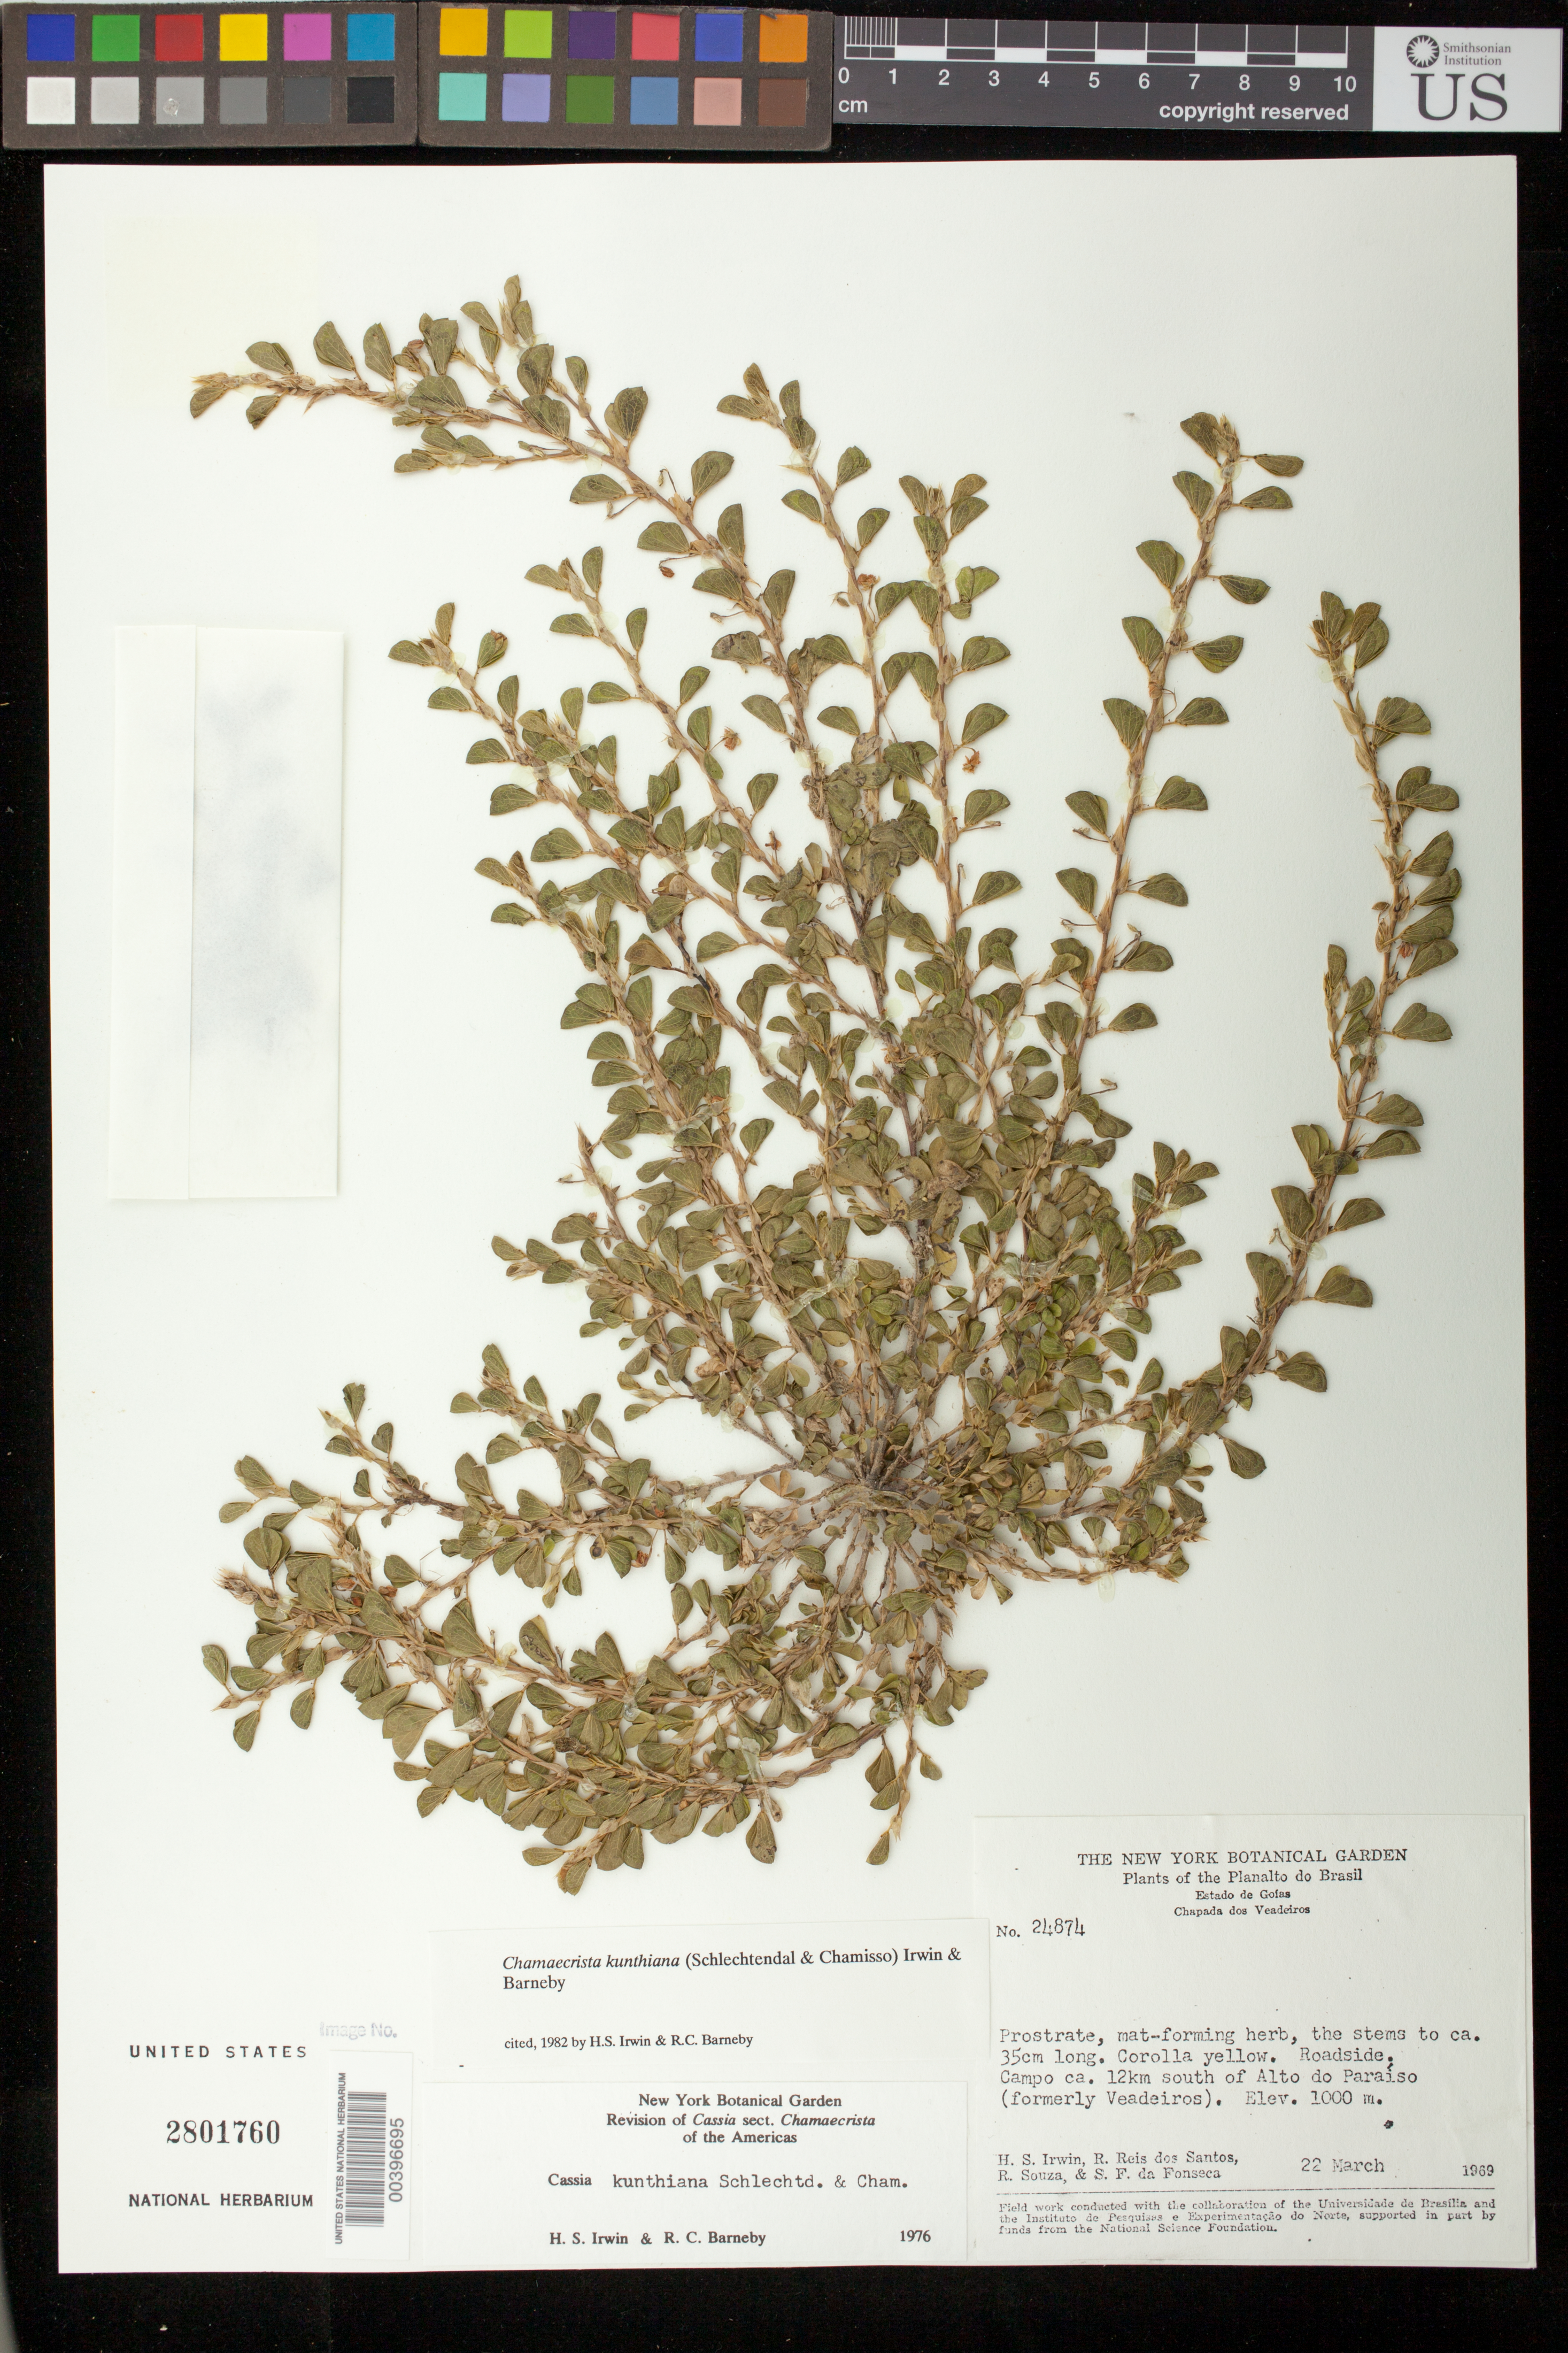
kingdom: Plantae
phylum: Tracheophyta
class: Magnoliopsida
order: Fabales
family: Fabaceae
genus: Chamaecrista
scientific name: Chamaecrista kunthiana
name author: (Schltdl. & Cham.) H.S. Irwin & Barneby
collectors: H. Irwin, R. G. P. Santos, R. Souza & S. F. Fonsêca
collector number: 24874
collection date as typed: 22 Mar 1969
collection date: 1969-03-22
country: Brazil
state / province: Goiás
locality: Planalto do Brasil, Chapada dos Veadeiros; Campo ca. 12 km south of Alto do Paraiso (formerly Veadeiros)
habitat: Roadside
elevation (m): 1000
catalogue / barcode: US 2801760